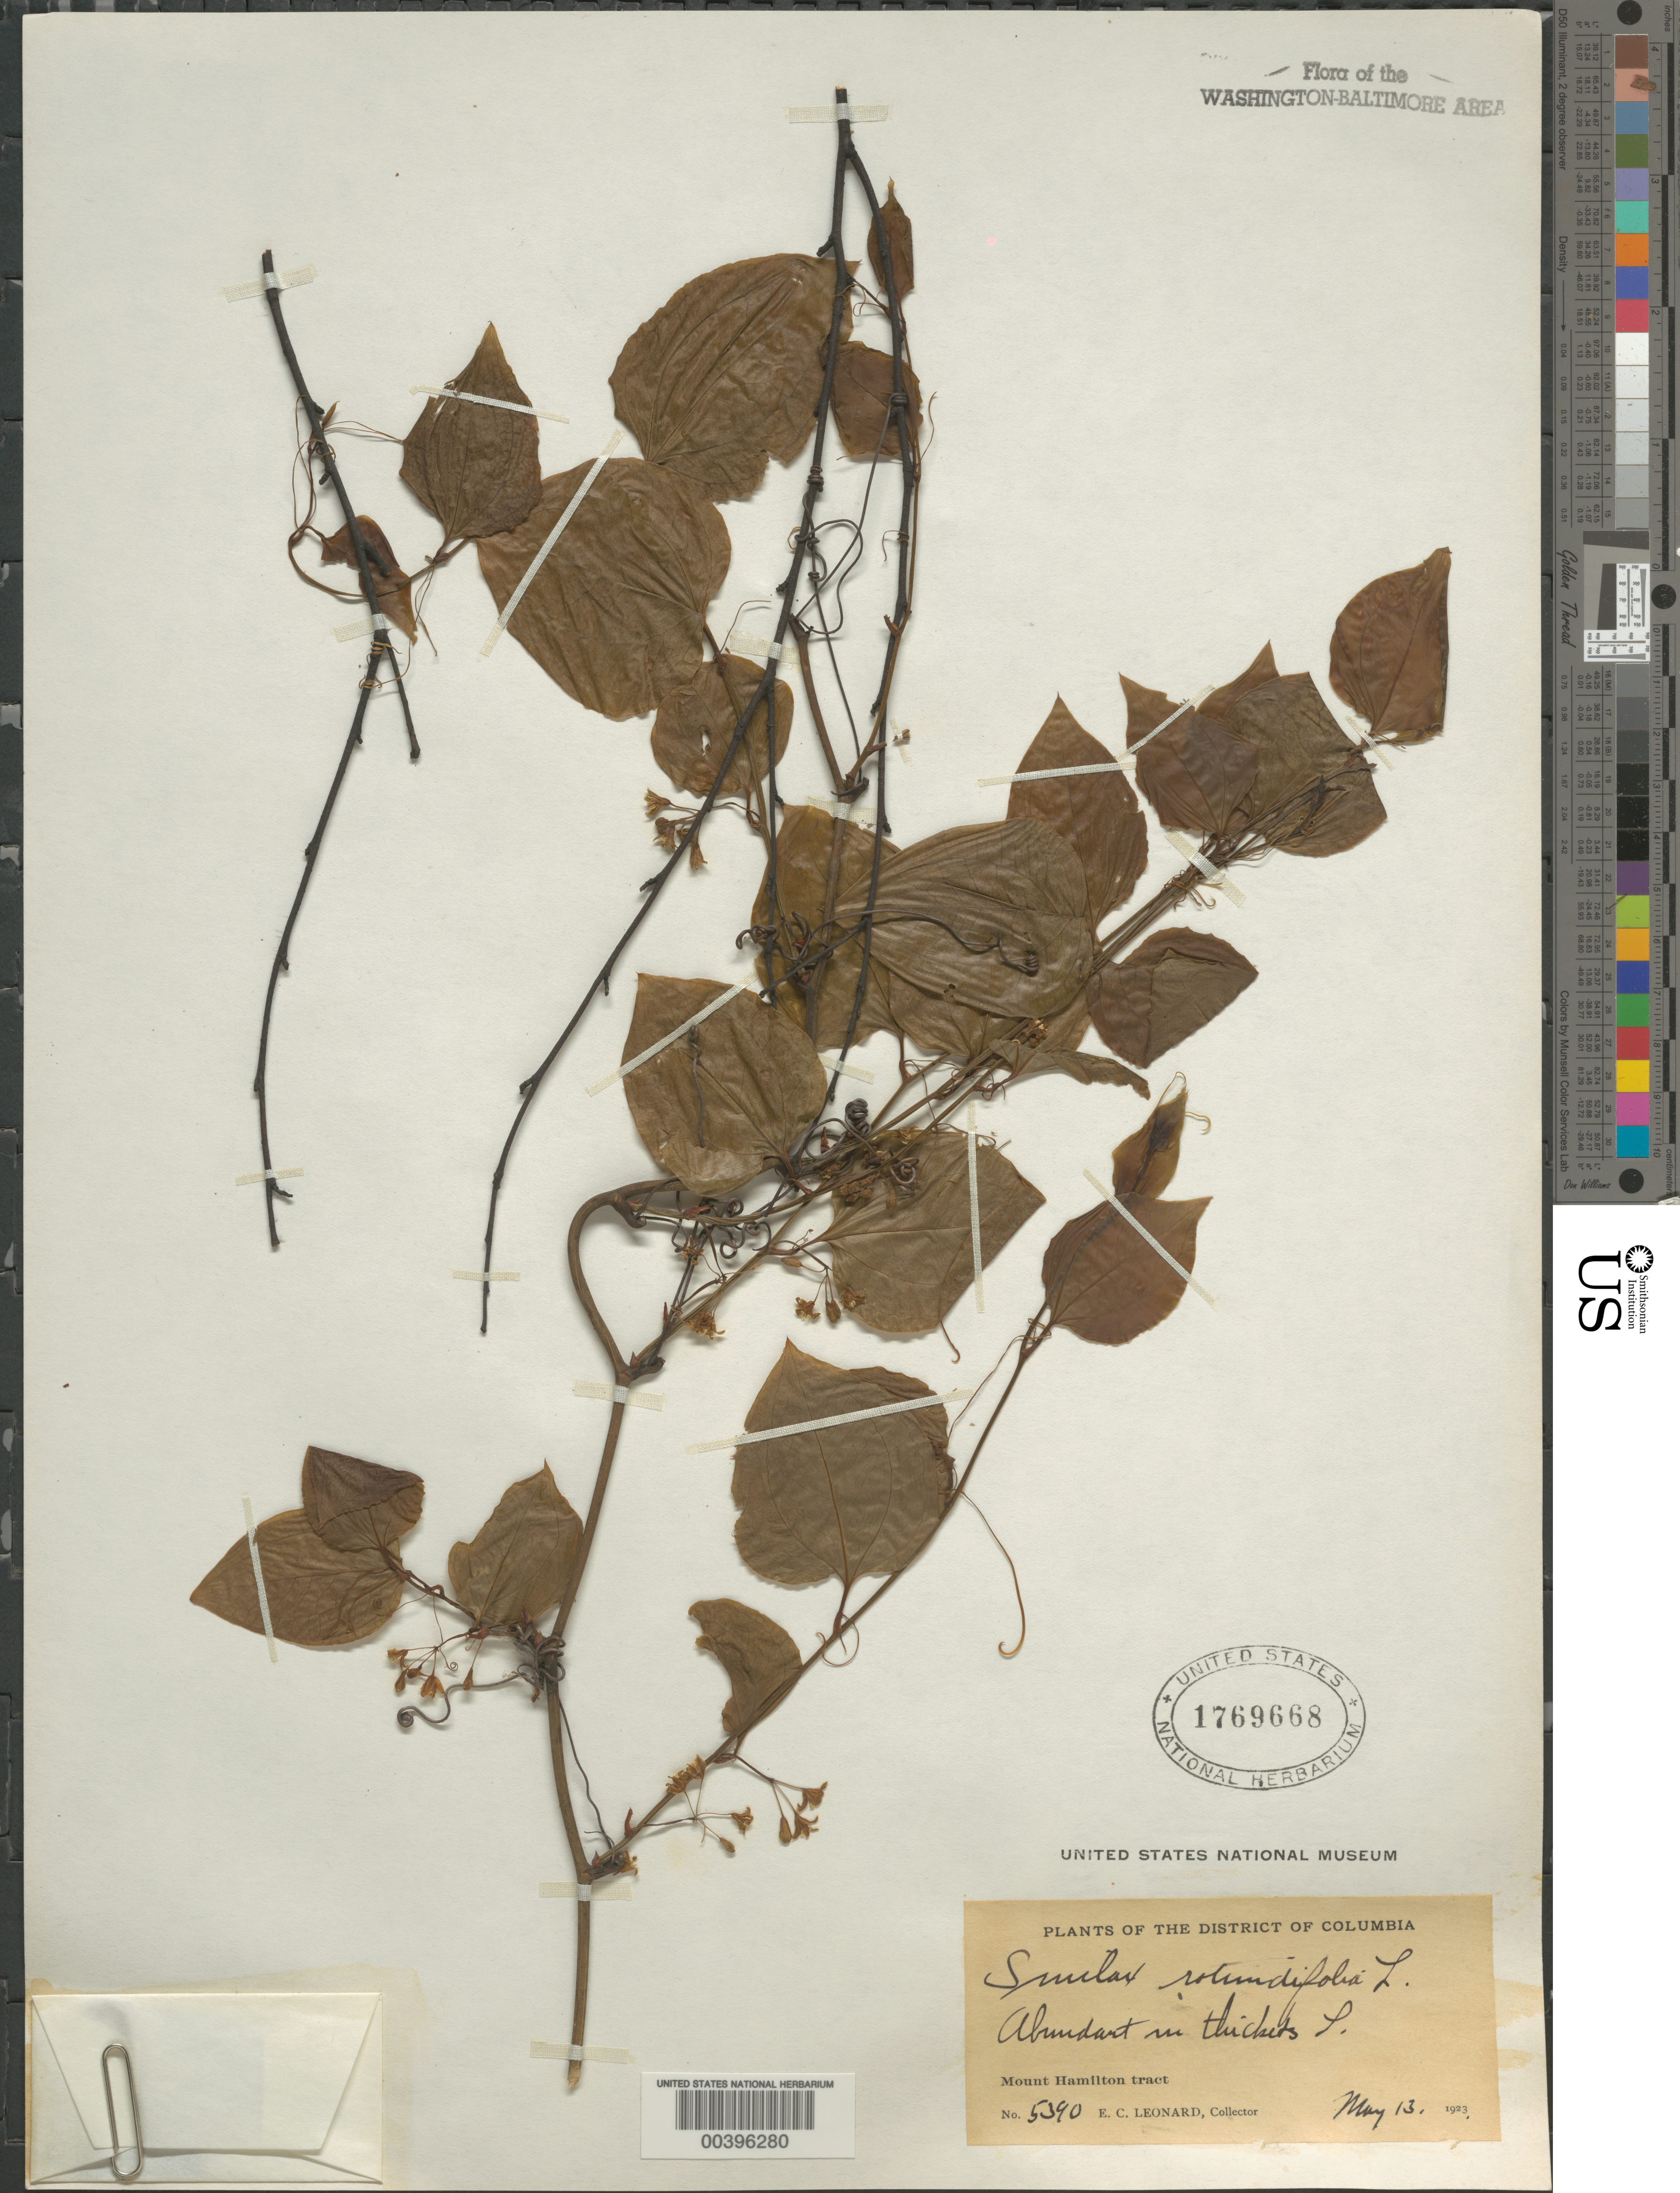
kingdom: Plantae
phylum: Tracheophyta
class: Liliopsida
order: Liliales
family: Smilacaceae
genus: Smilax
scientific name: Smilax rotundifolia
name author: L.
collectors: E. C. Leonard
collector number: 5390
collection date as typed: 13 May 1923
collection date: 1923-05-13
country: United States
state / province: District of Columbia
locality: Mount Hamilton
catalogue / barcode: US 1769668